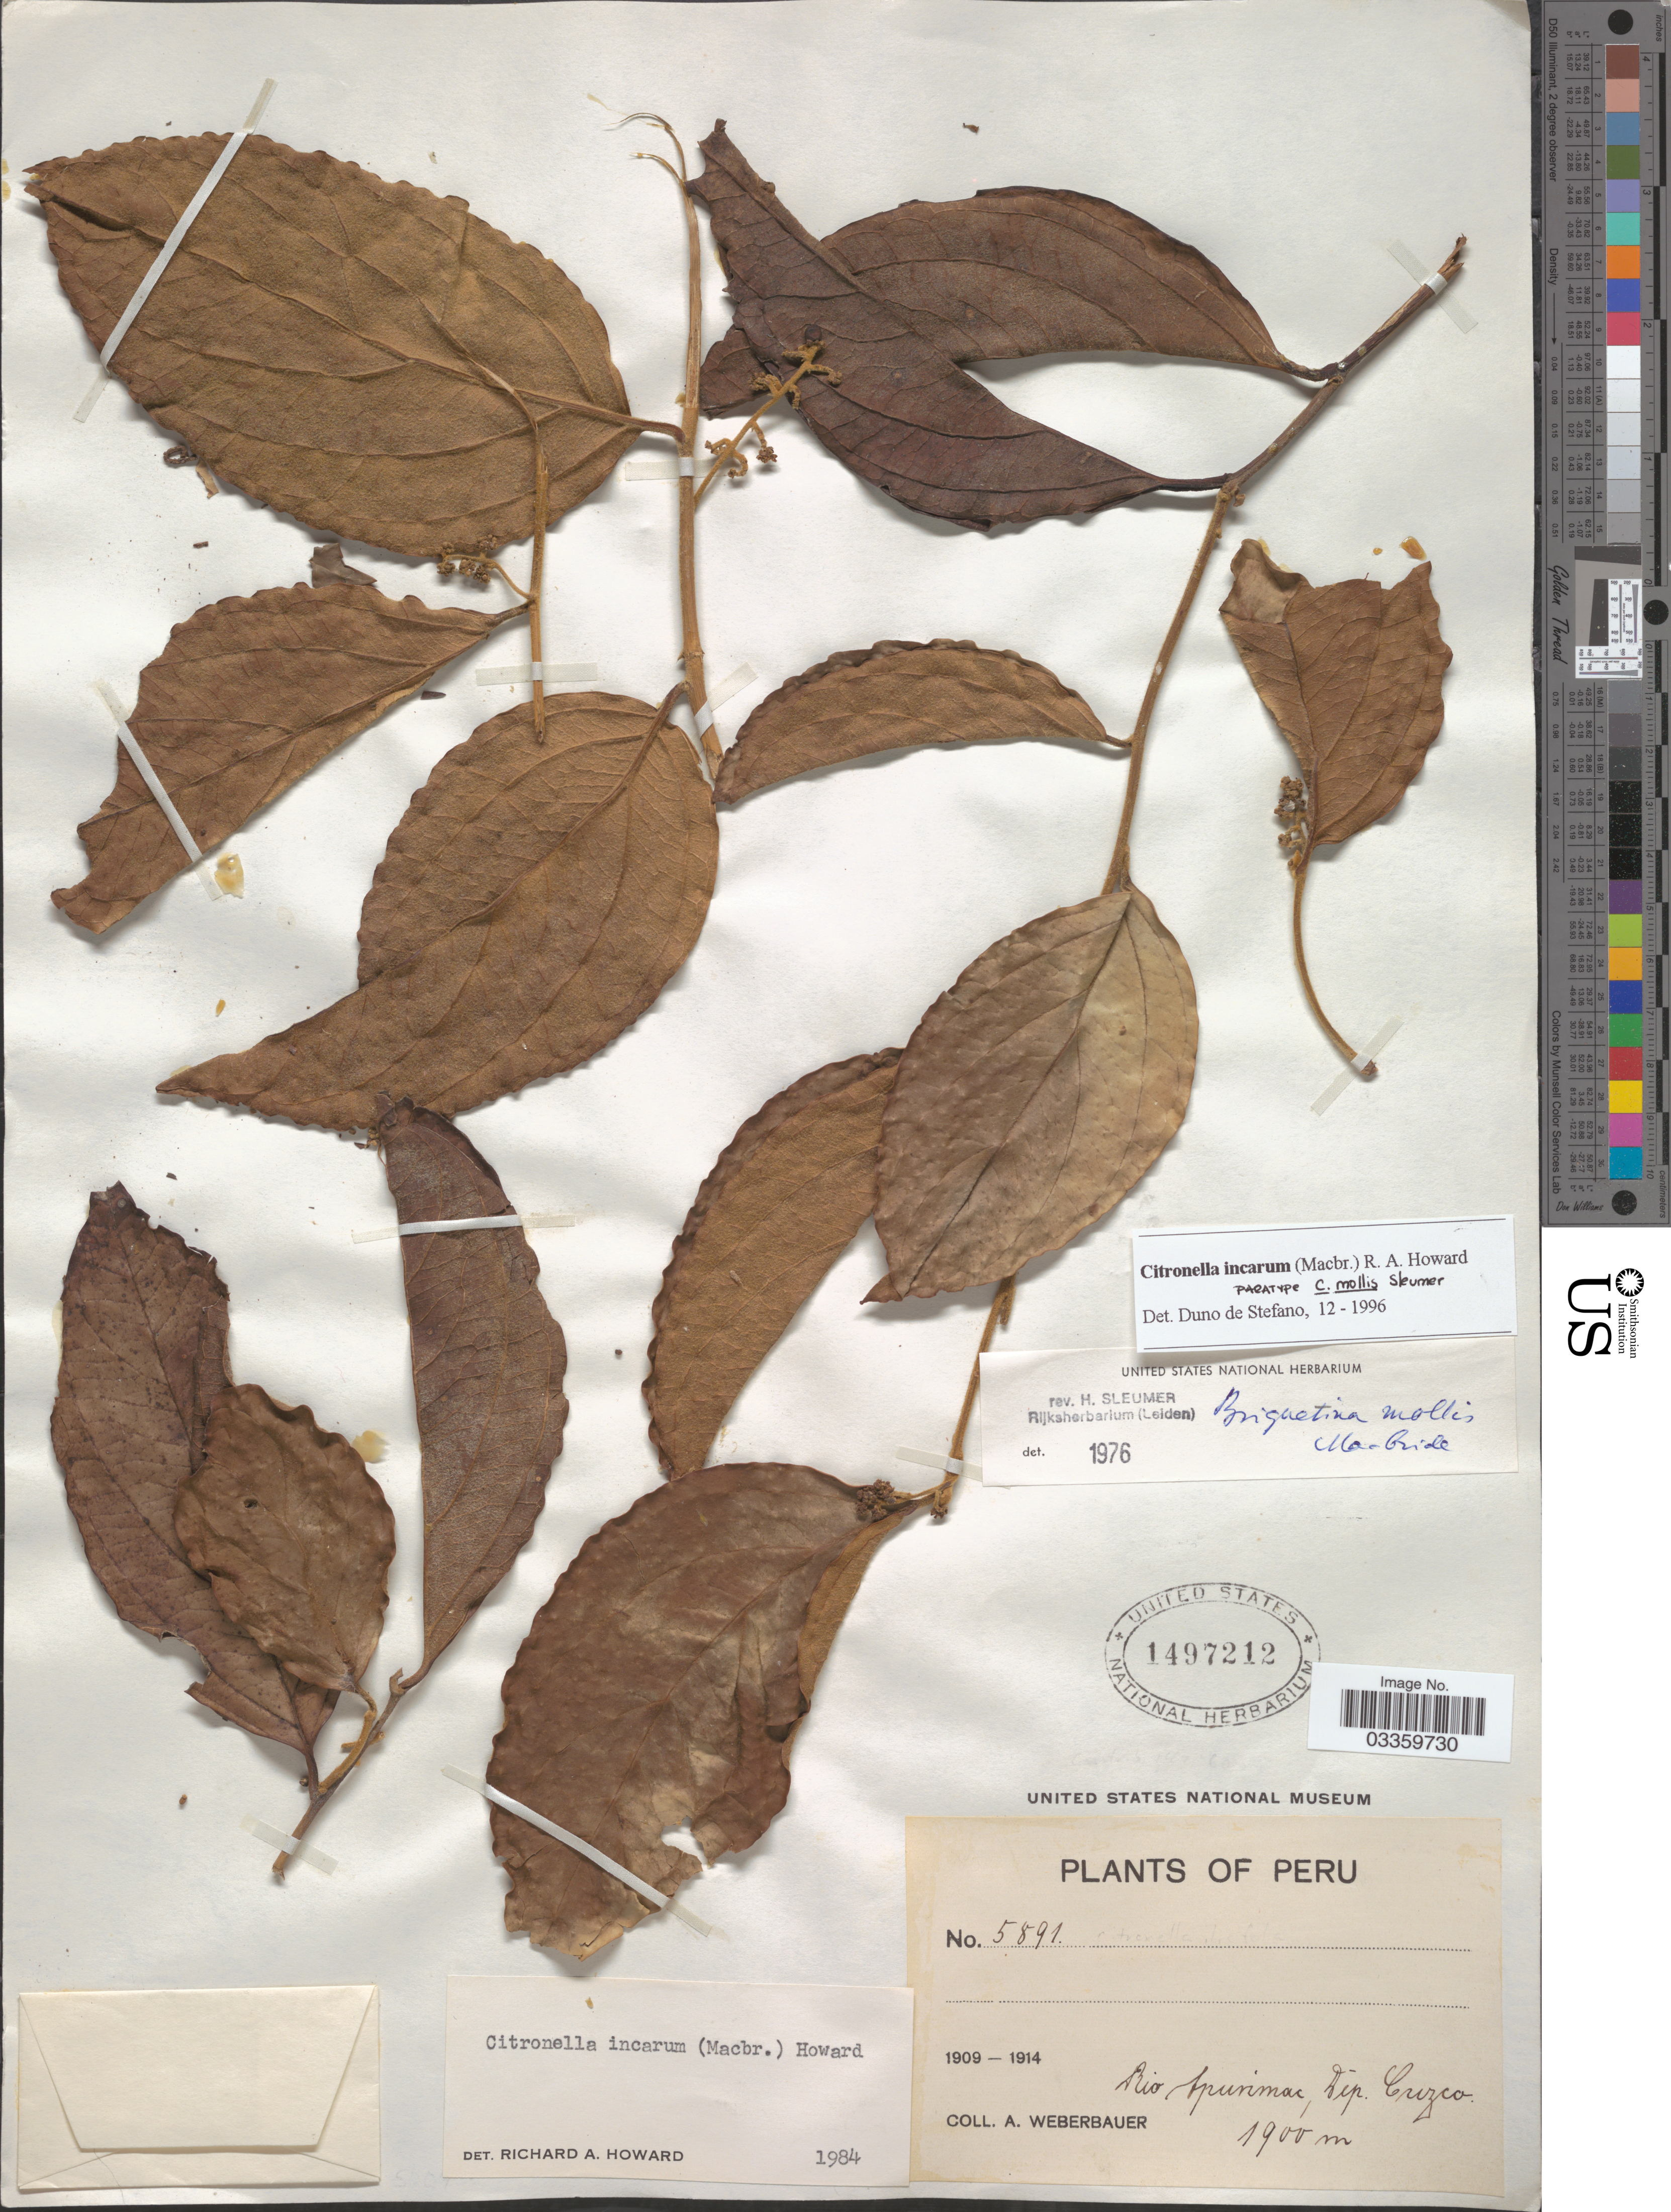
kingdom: Plantae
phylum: Tracheophyta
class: Magnoliopsida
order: Cardiopteridales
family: Cardiopteridaceae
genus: Citronella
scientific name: Citronella incarum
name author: (J.F. Macbr.) R.A. Howard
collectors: A. Weberbauer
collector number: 5891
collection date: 1909/1914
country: Peru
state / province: Cusco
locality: Rio Apurimac, Dép. Cuzco.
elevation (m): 1900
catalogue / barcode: US 1497212